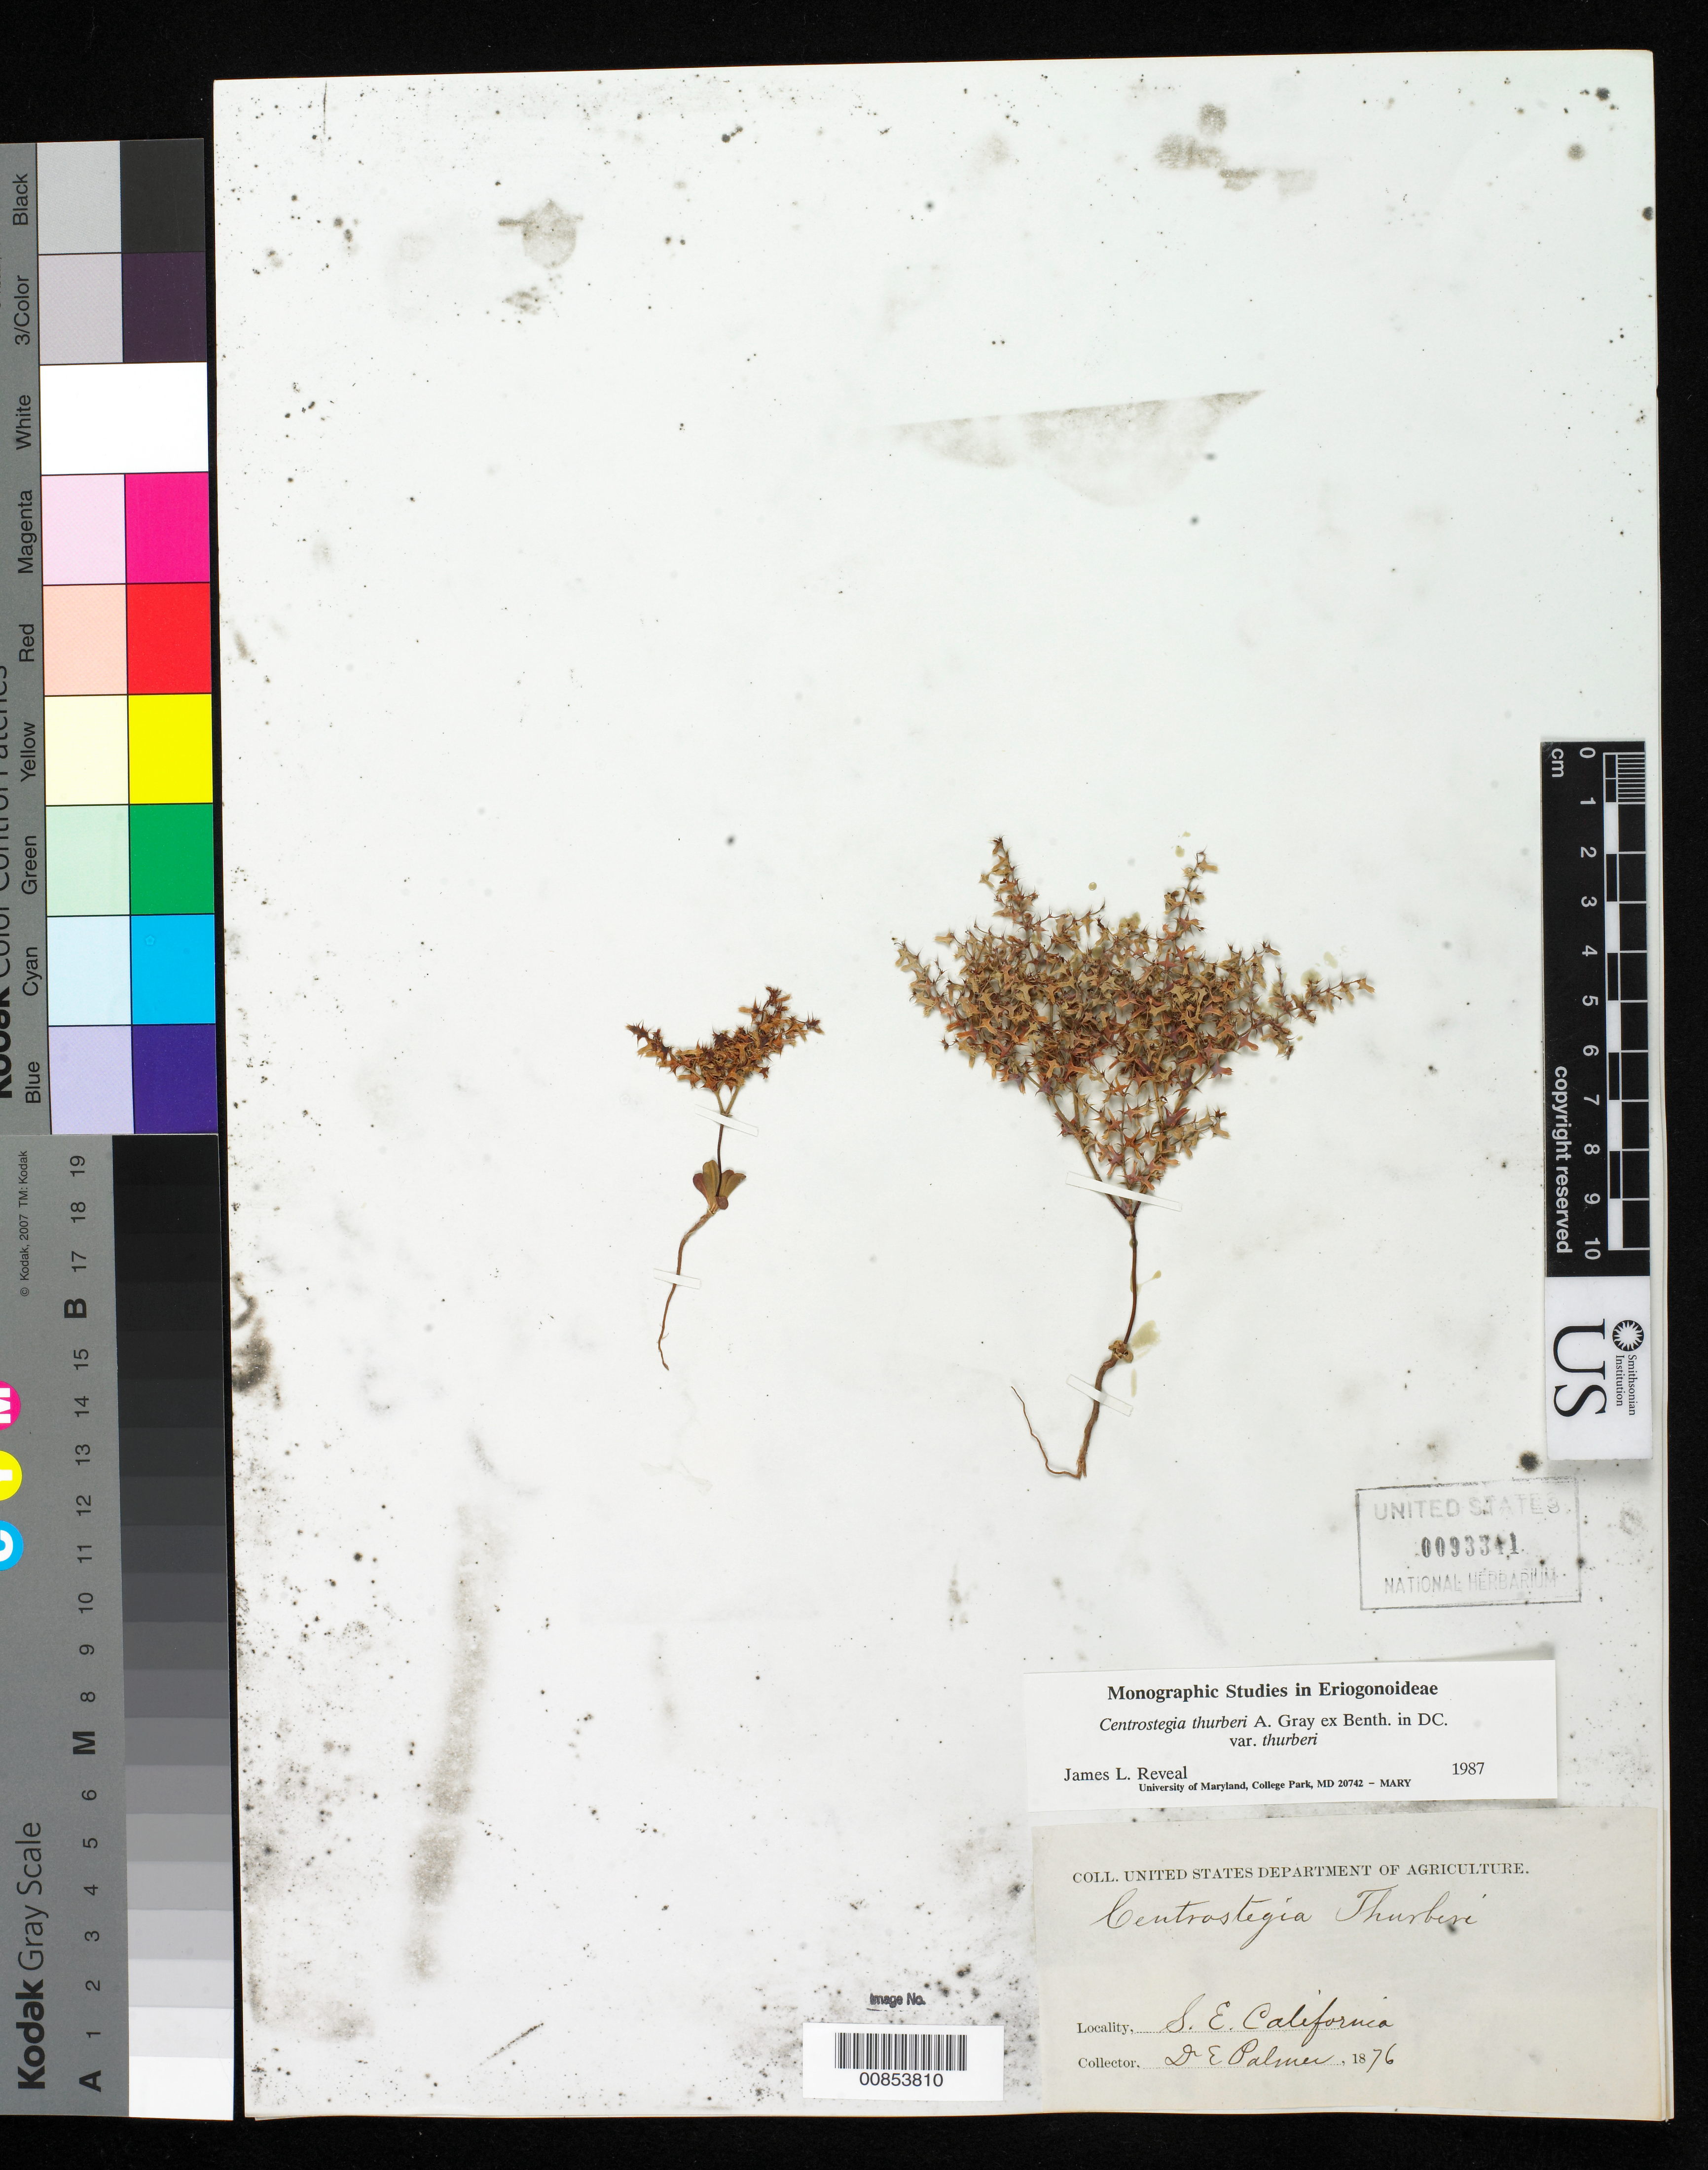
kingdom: Plantae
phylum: Tracheophyta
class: Magnoliopsida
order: Caryophyllales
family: Polygonaceae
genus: Centrostegia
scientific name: Centrostegia thurberi var. thurberi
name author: A. Gray ex Benth. in DC.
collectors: E. Palmer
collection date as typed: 1876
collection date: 1876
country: United States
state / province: California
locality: S.E. California.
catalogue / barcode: US 93341